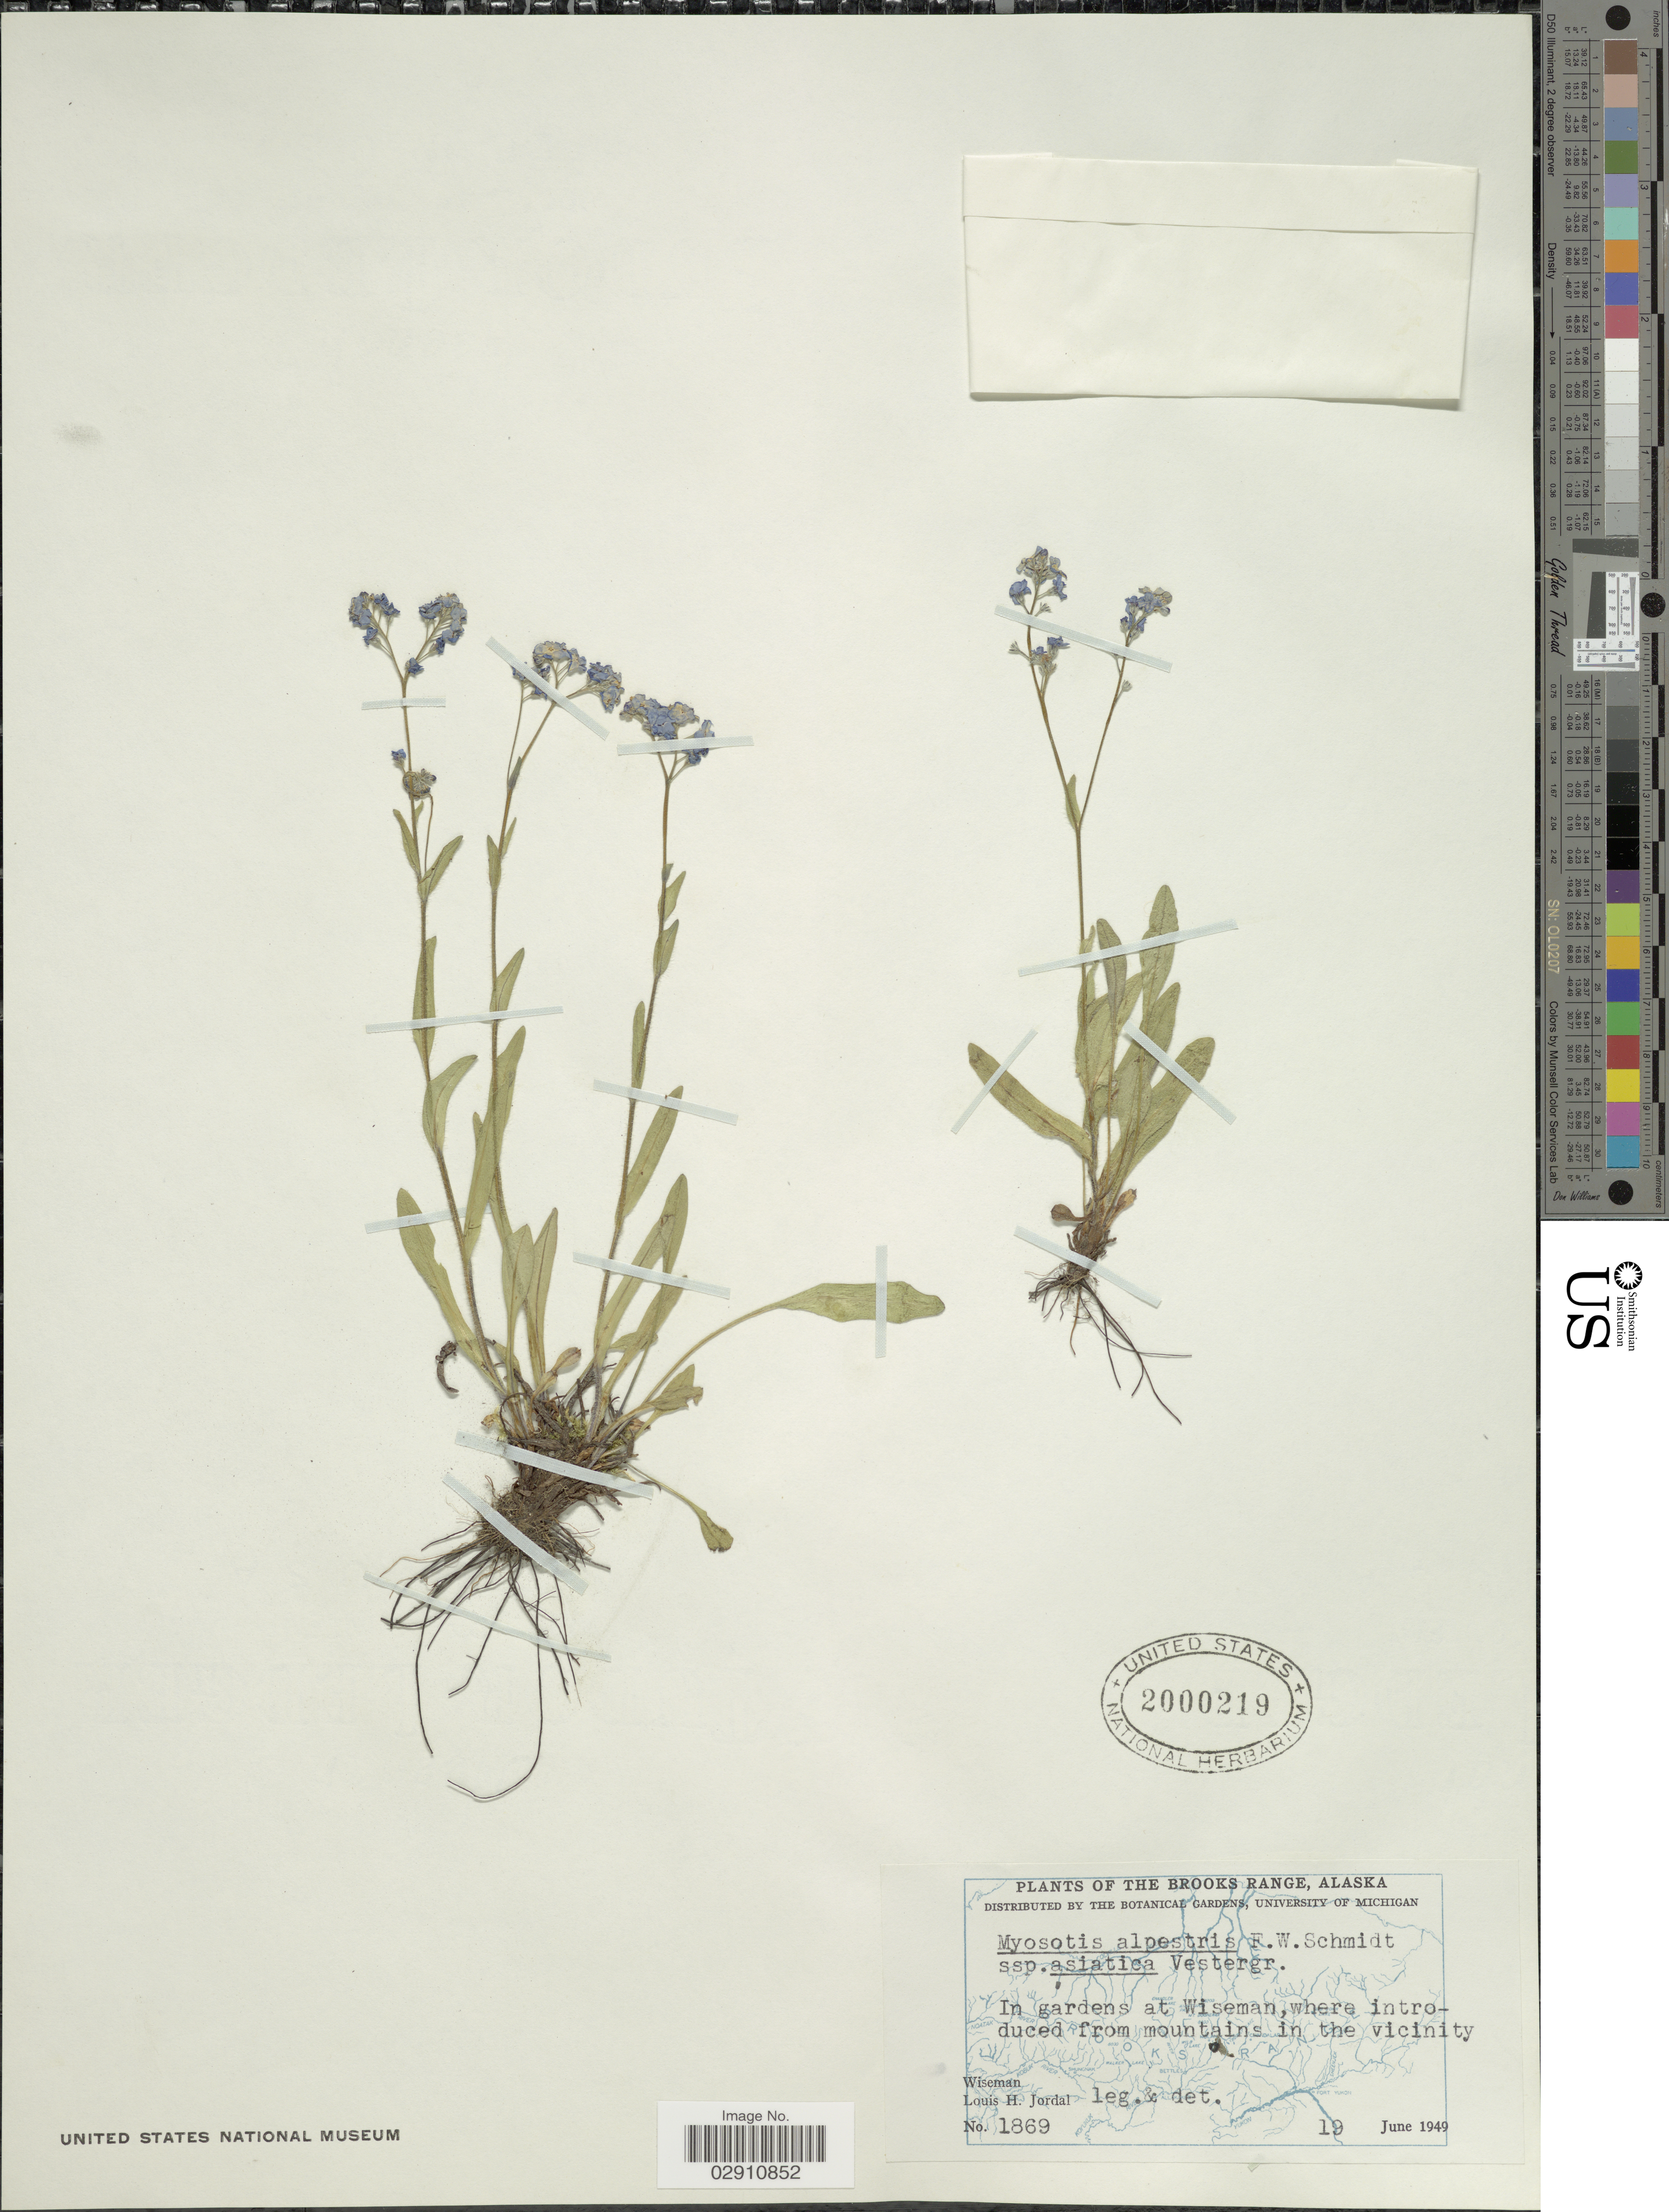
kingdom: Plantae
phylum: Tracheophyta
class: Magnoliopsida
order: Boraginales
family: Boraginaceae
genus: Myosotis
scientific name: Myosotis alpestris subsp. asiatica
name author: Vestergr.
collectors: Wiseman, -- & L. Jordal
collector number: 1869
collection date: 1949-06-19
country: United States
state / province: Alaska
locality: The Brooks Range. In gardens at Wiseman, where introduced from mountains in the vicinity.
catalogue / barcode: US 2000219